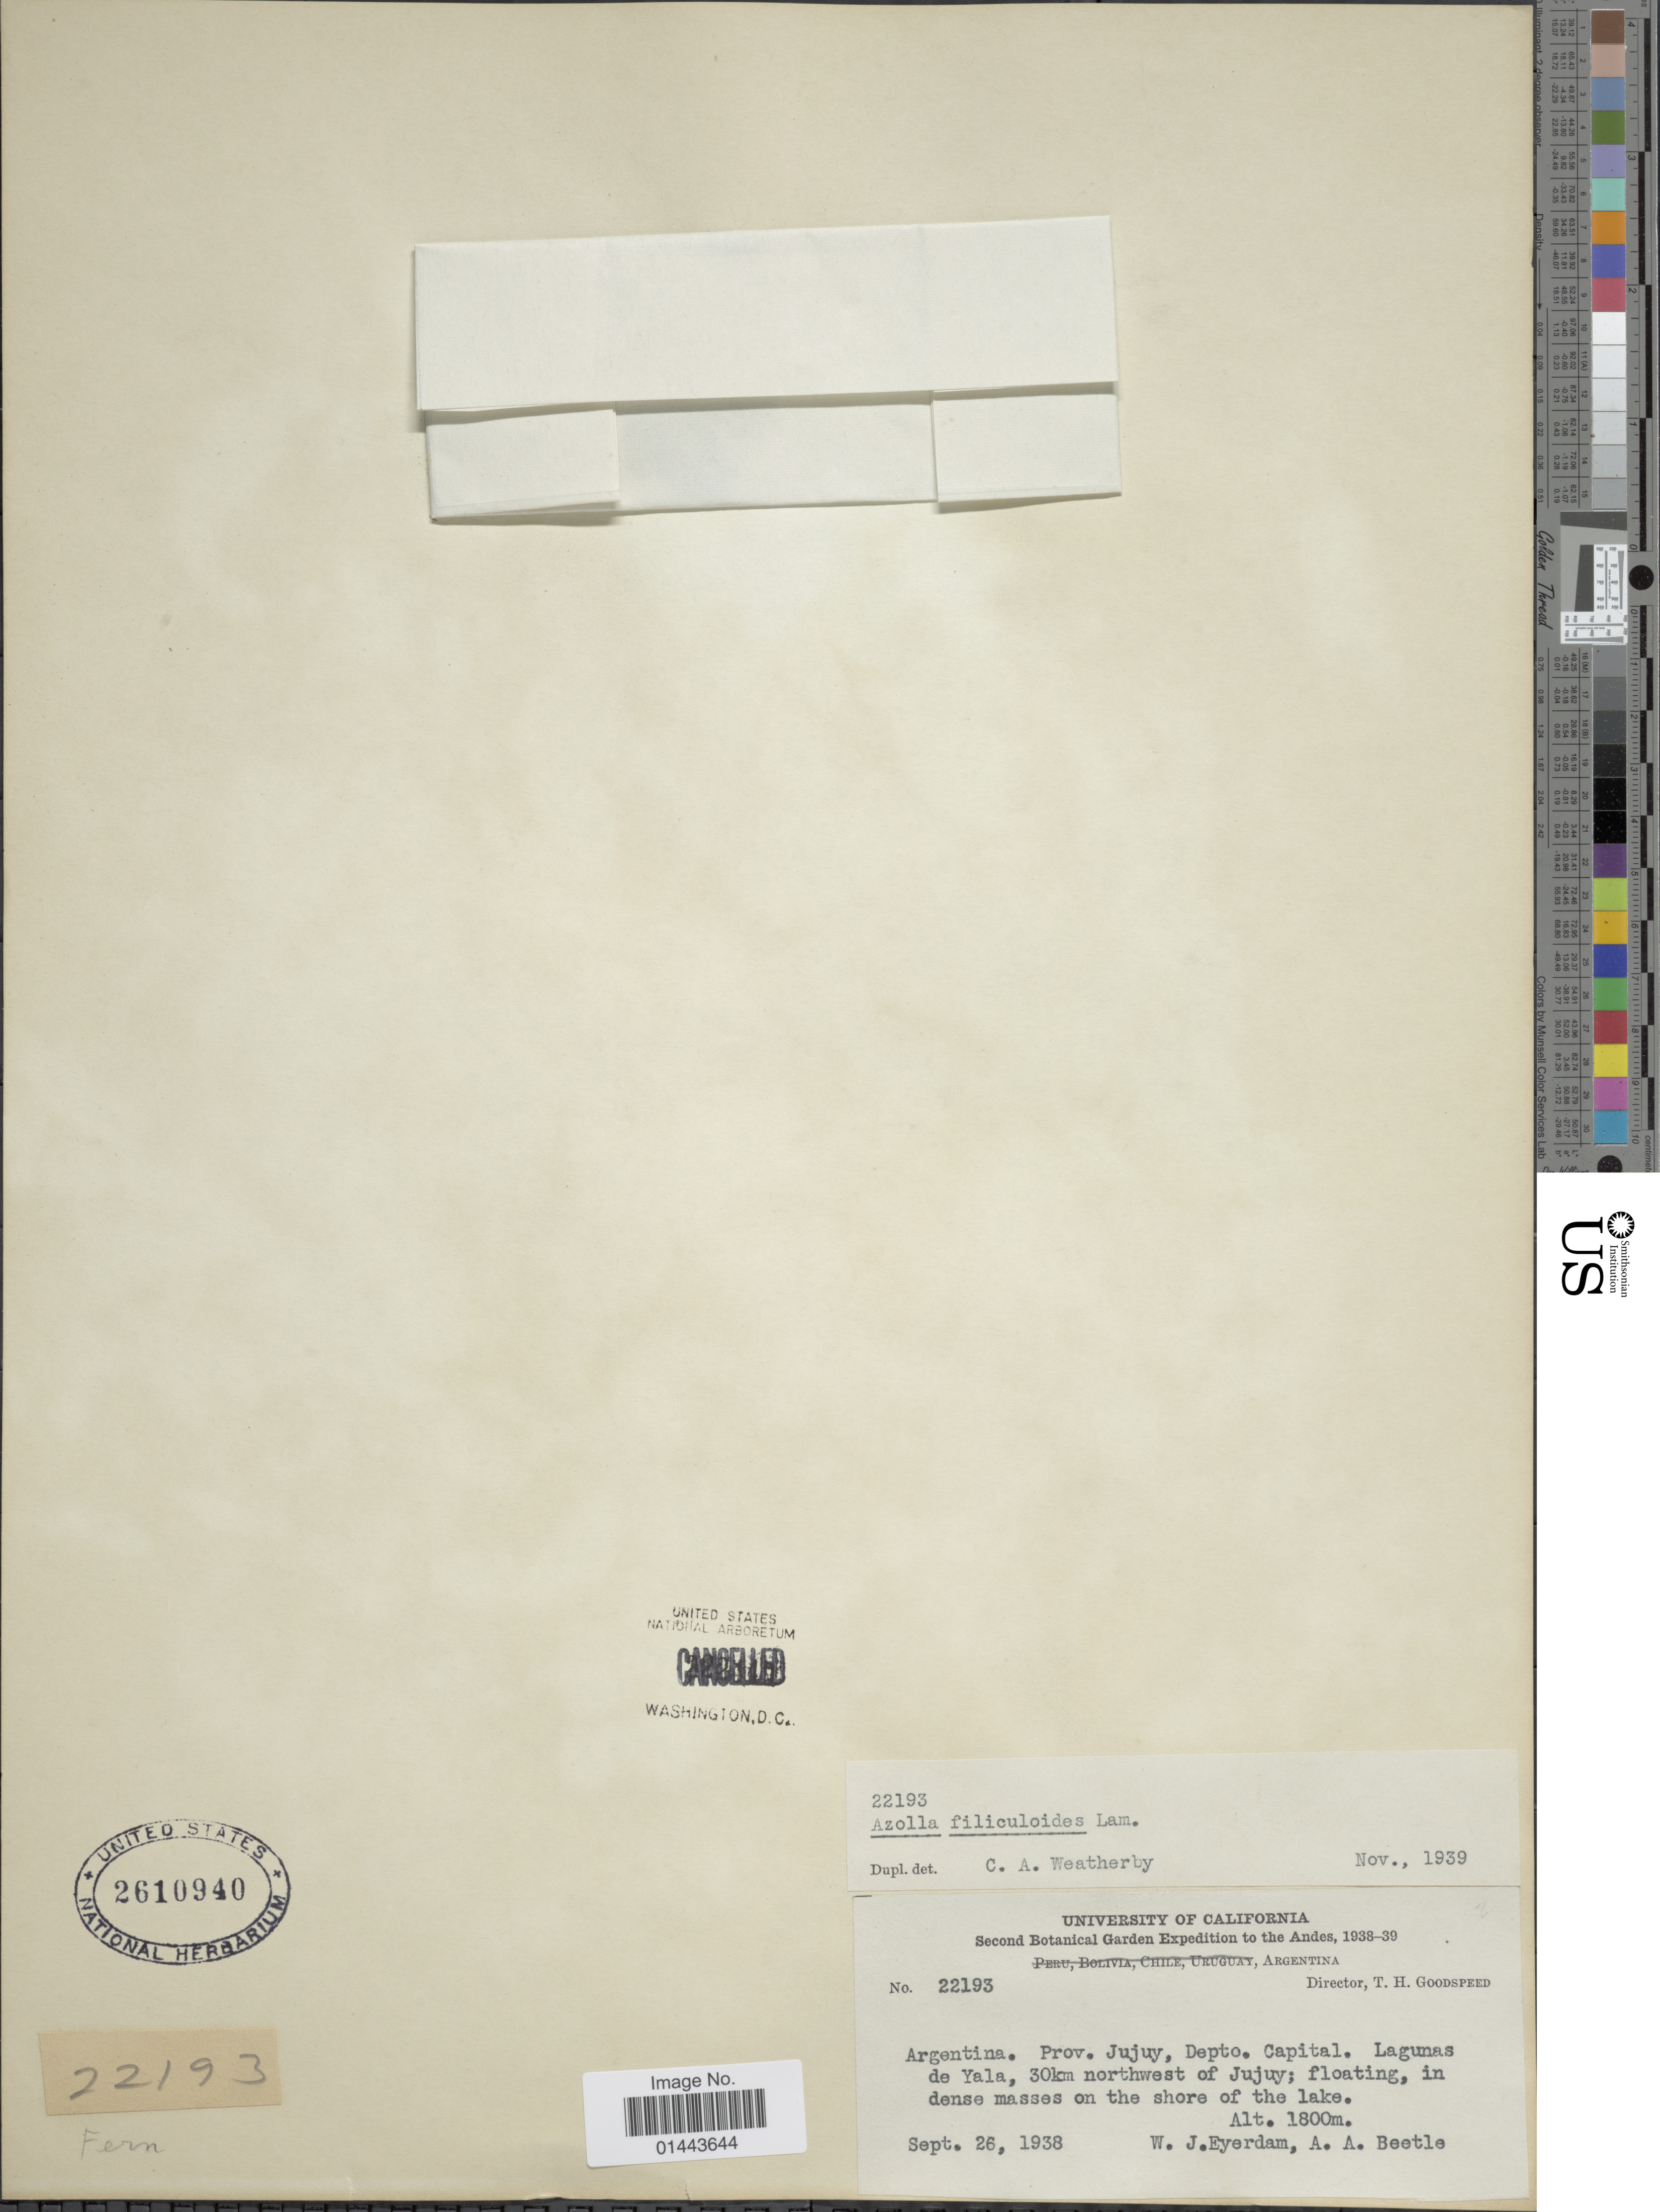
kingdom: Plantae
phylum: Tracheophyta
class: Polypodiopsida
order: Salviniales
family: Salviniaceae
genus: Azolla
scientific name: Azolla filiculoides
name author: Lam.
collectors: W. J. Eyerdam & A. A. Beetle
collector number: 22193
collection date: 1938-09-26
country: Argentina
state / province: Jujuy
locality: Capital. Lagunas de Yala, 30 km northwest of Jujuy; floating, in dense masses on the shore of the lake.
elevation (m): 1800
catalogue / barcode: US 2610940